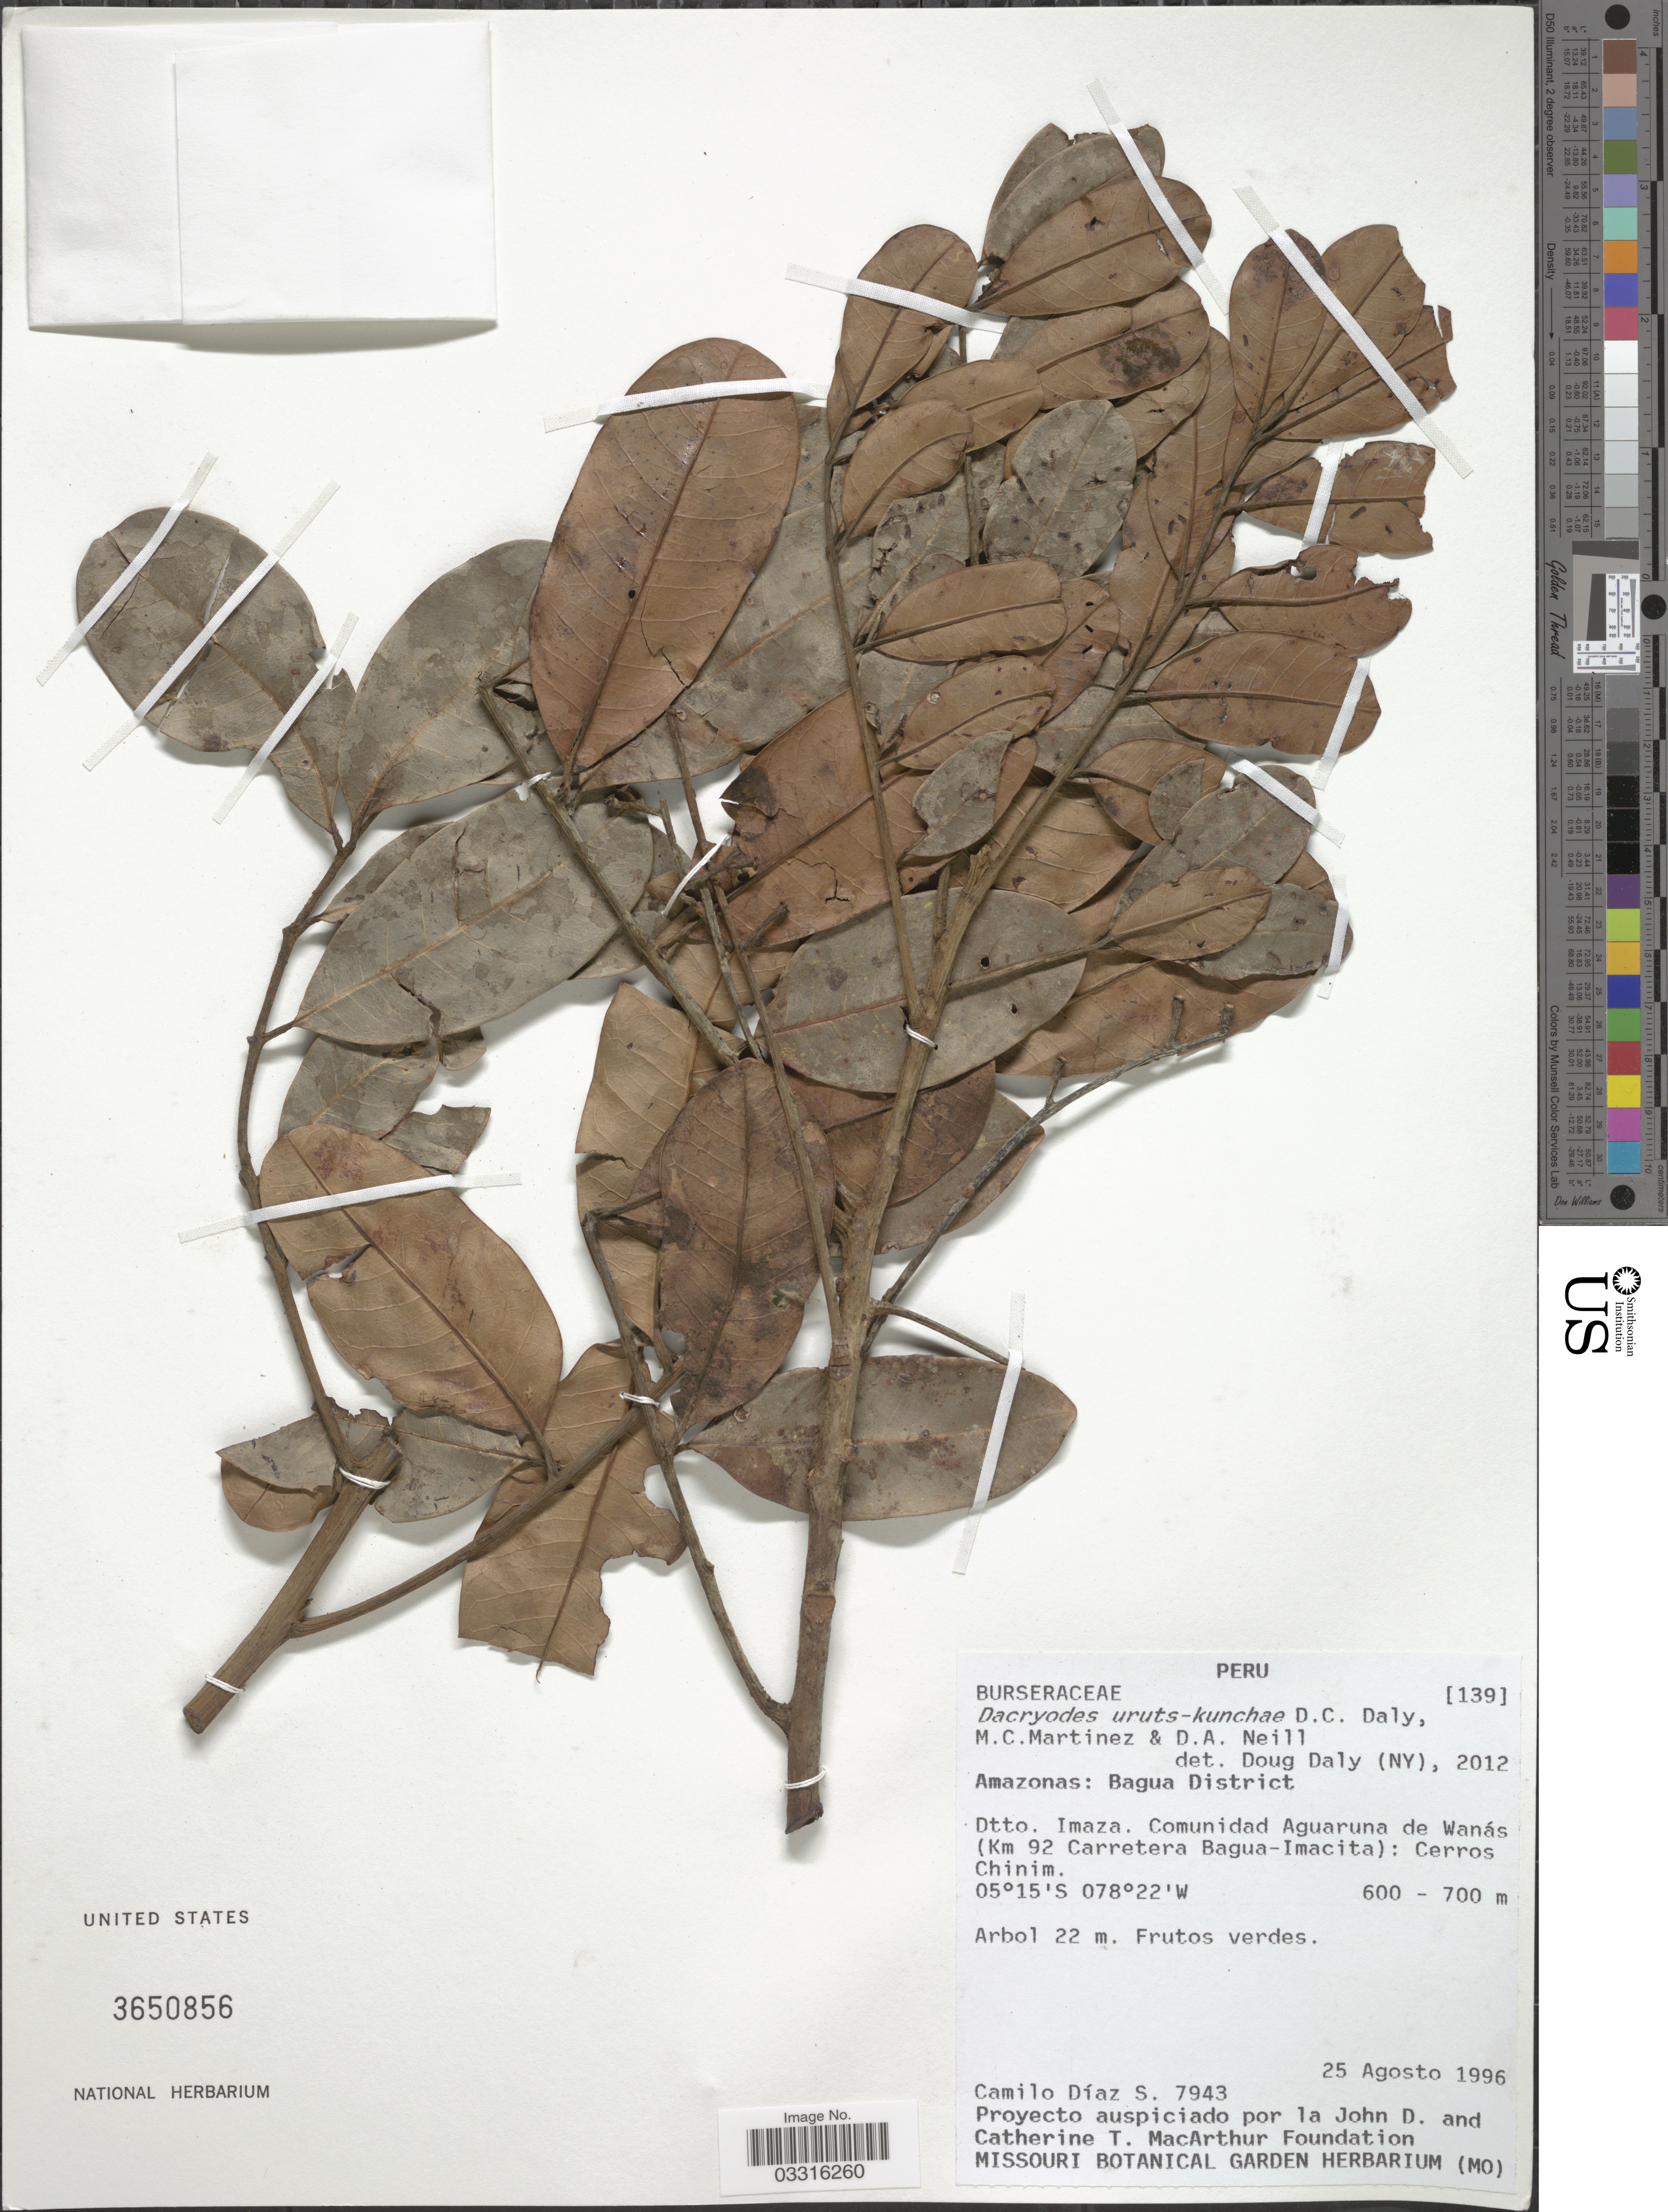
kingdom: Plantae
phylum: Tracheophyta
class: Magnoliopsida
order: Sapindales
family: Burseraceae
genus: Dacryodes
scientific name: Dacryodes uruts-kunchae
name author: Daly et al.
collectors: C. Díaz S.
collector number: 7943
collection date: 1996-08-25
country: Peru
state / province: Amazonas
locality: Bagua District, Dtto. Imaza. Comunidad Aguaruna de Wanás (Km 92 Carretera Bagua-Imacita): Cerros Chinim.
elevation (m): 600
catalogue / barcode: US 3650856